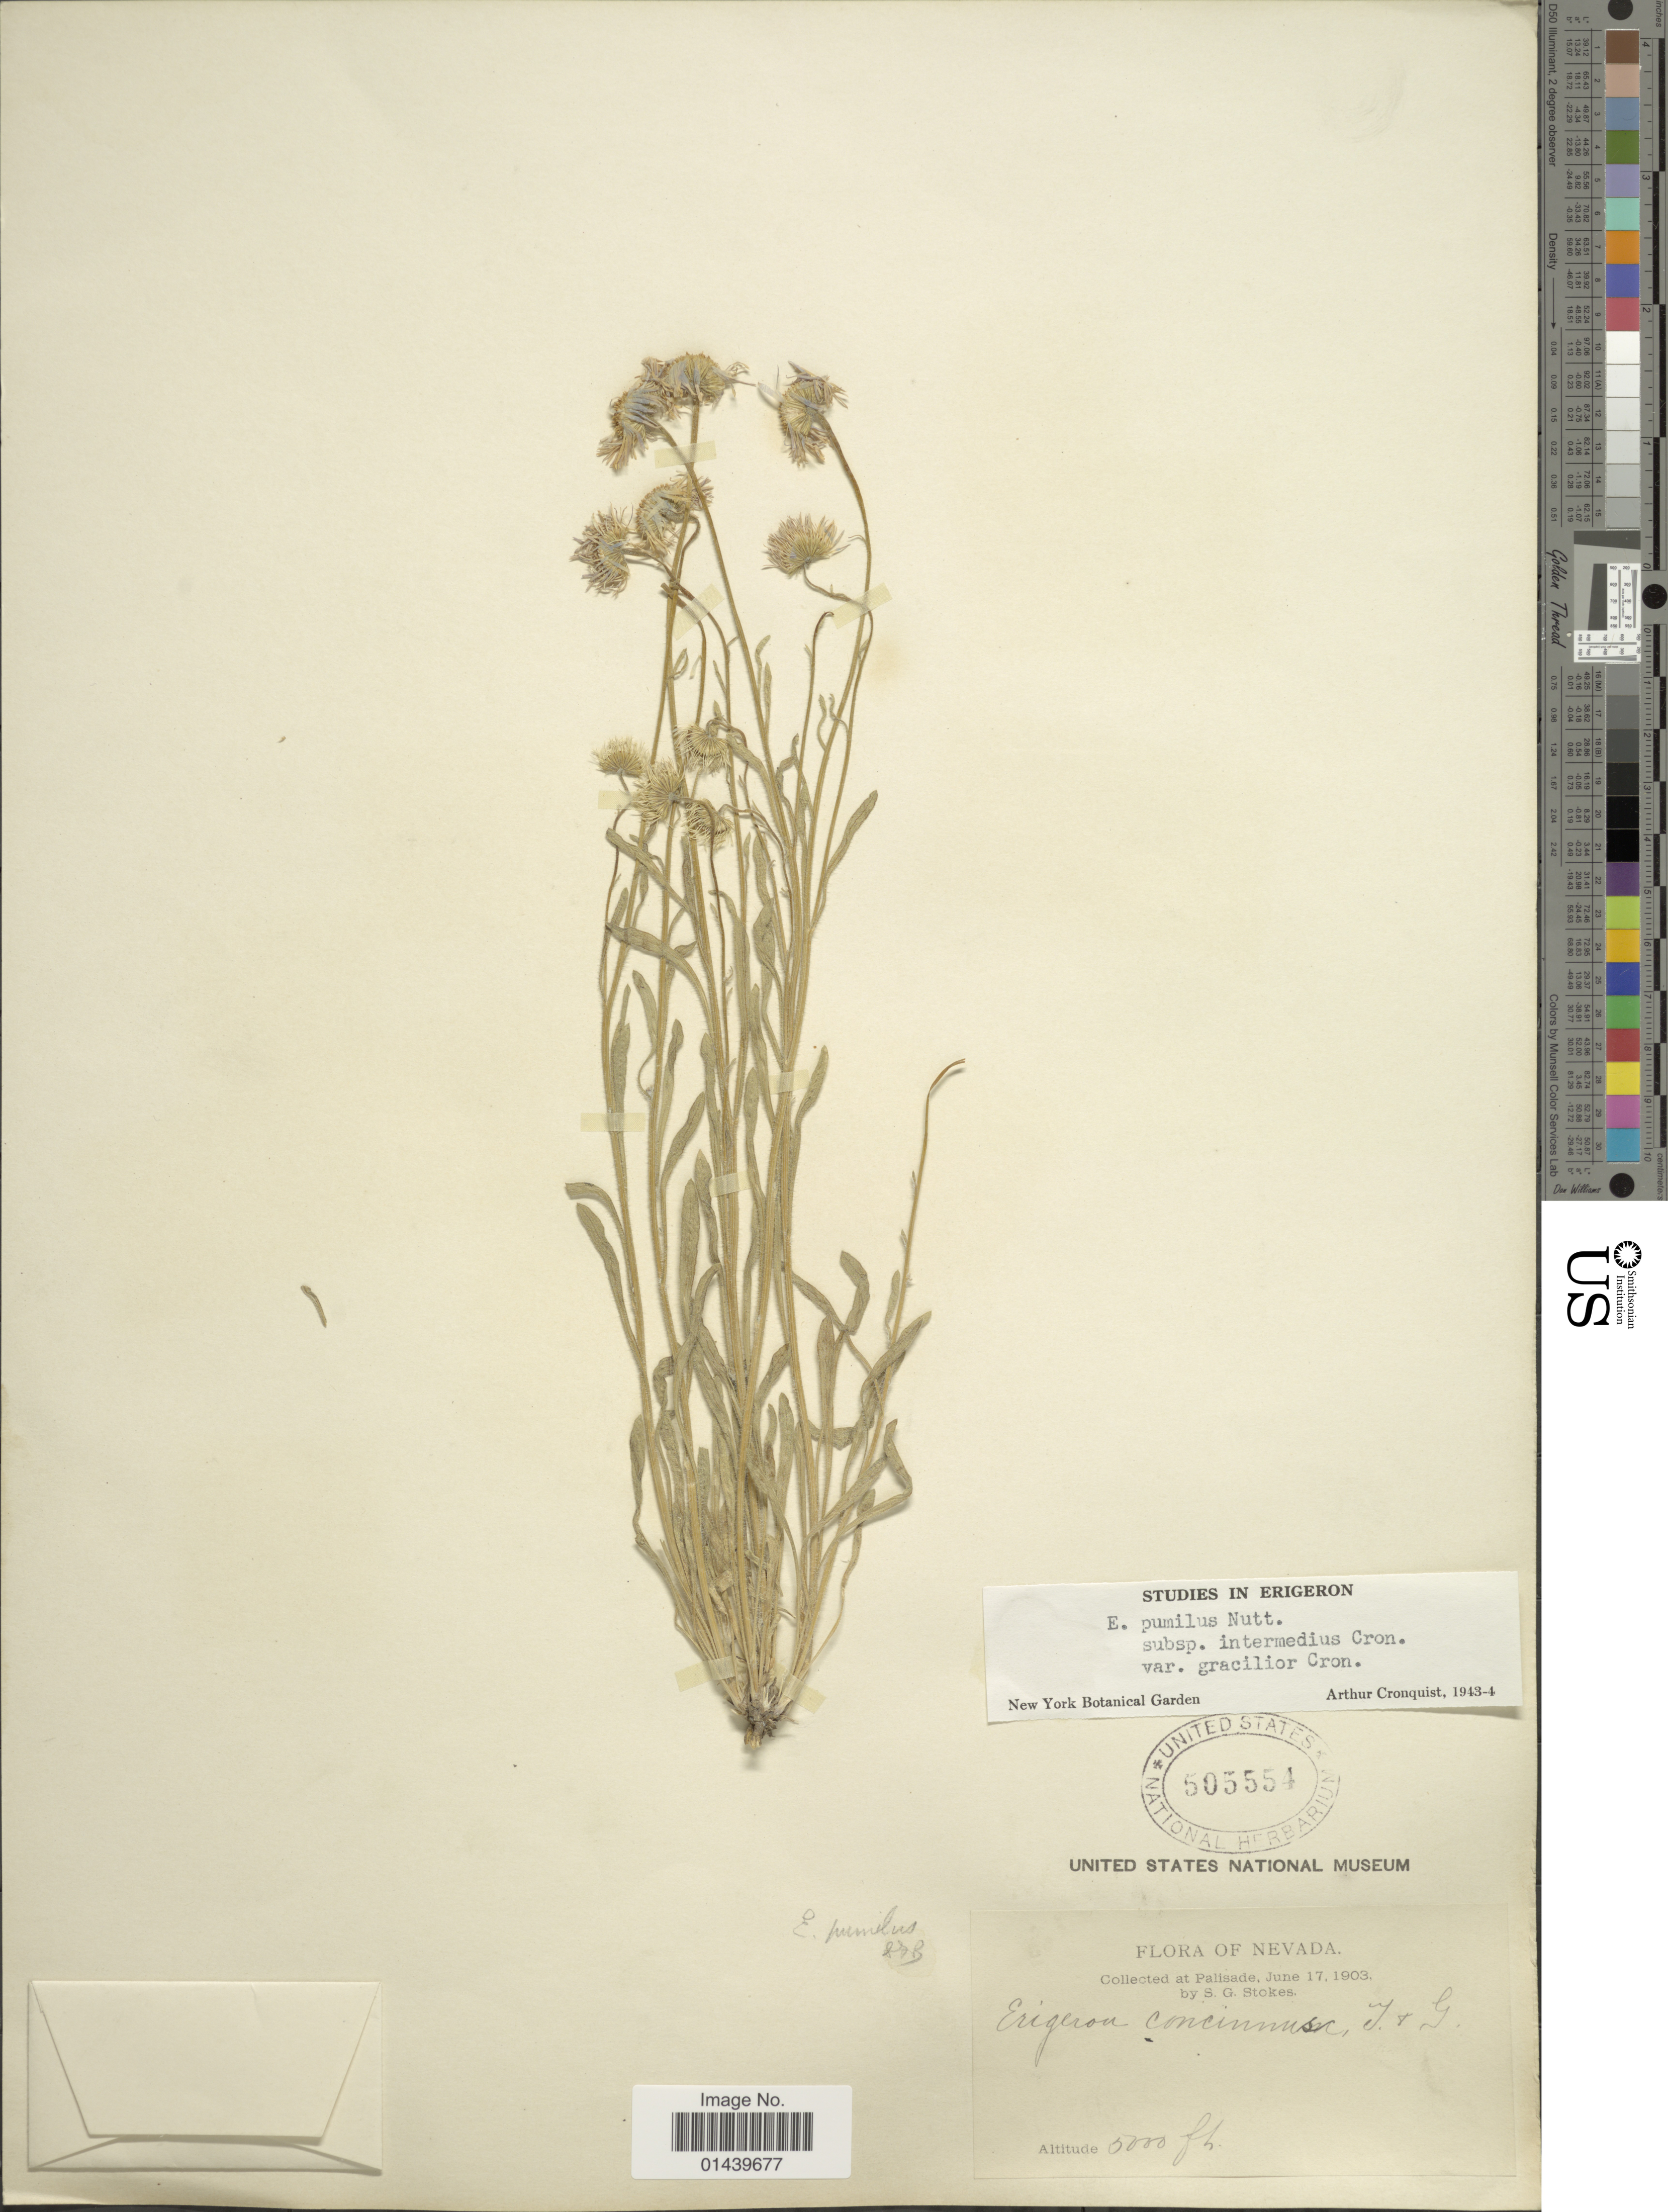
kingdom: Plantae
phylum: Tracheophyta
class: Magnoliopsida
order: Asterales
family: Asteraceae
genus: Erigeron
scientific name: Erigeron pumilus var. gracilior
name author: Cronq.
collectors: S. G. Stokes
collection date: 1903-06-17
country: United States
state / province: Nevada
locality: Palisade.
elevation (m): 1524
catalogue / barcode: US 505554